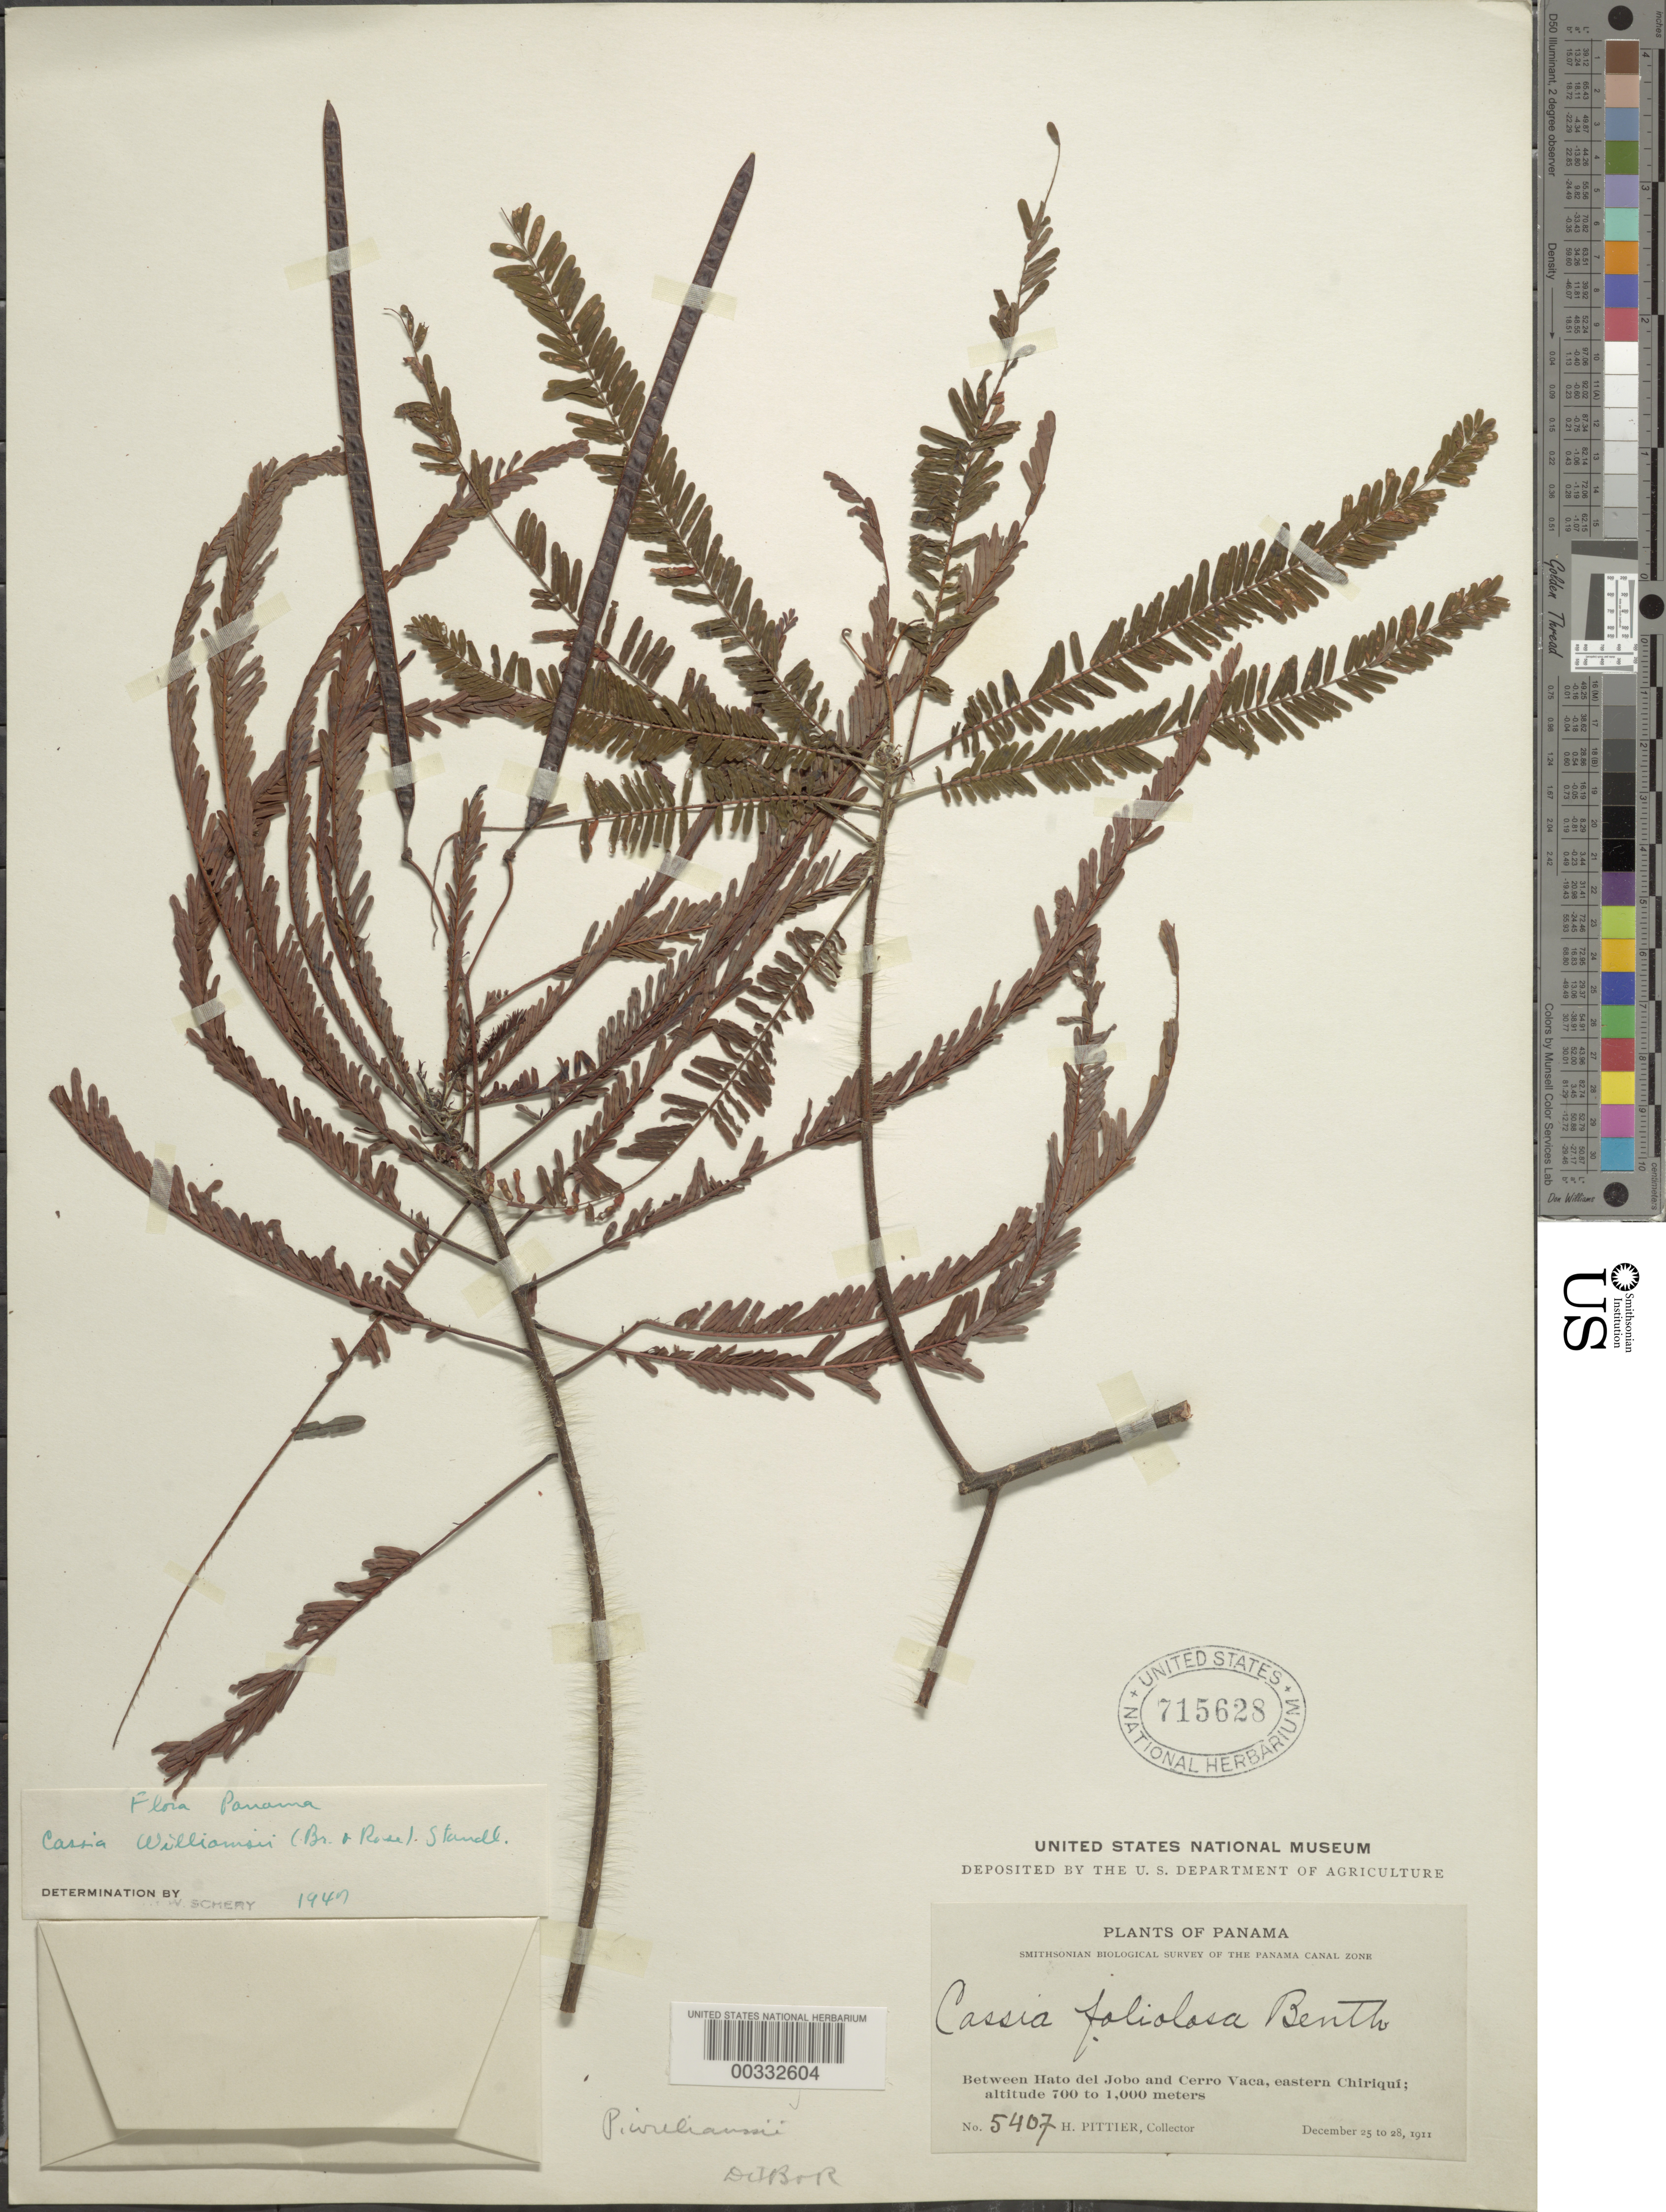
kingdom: Plantae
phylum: Tracheophyta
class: Magnoliopsida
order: Fabales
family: Fabaceae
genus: Senna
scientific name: Senna williamsii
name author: (Britton & Rose) H.S. Irwin & Barneby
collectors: H. F. Pittier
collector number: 5407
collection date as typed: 25 Dec 1911 to 28 Dec 1911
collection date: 1911-12-25/1911-12-28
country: Panama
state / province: Chiriquí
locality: Between Hato del Jobo and Cerro Vaca, eastern Chiriquí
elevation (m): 700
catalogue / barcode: US 715628